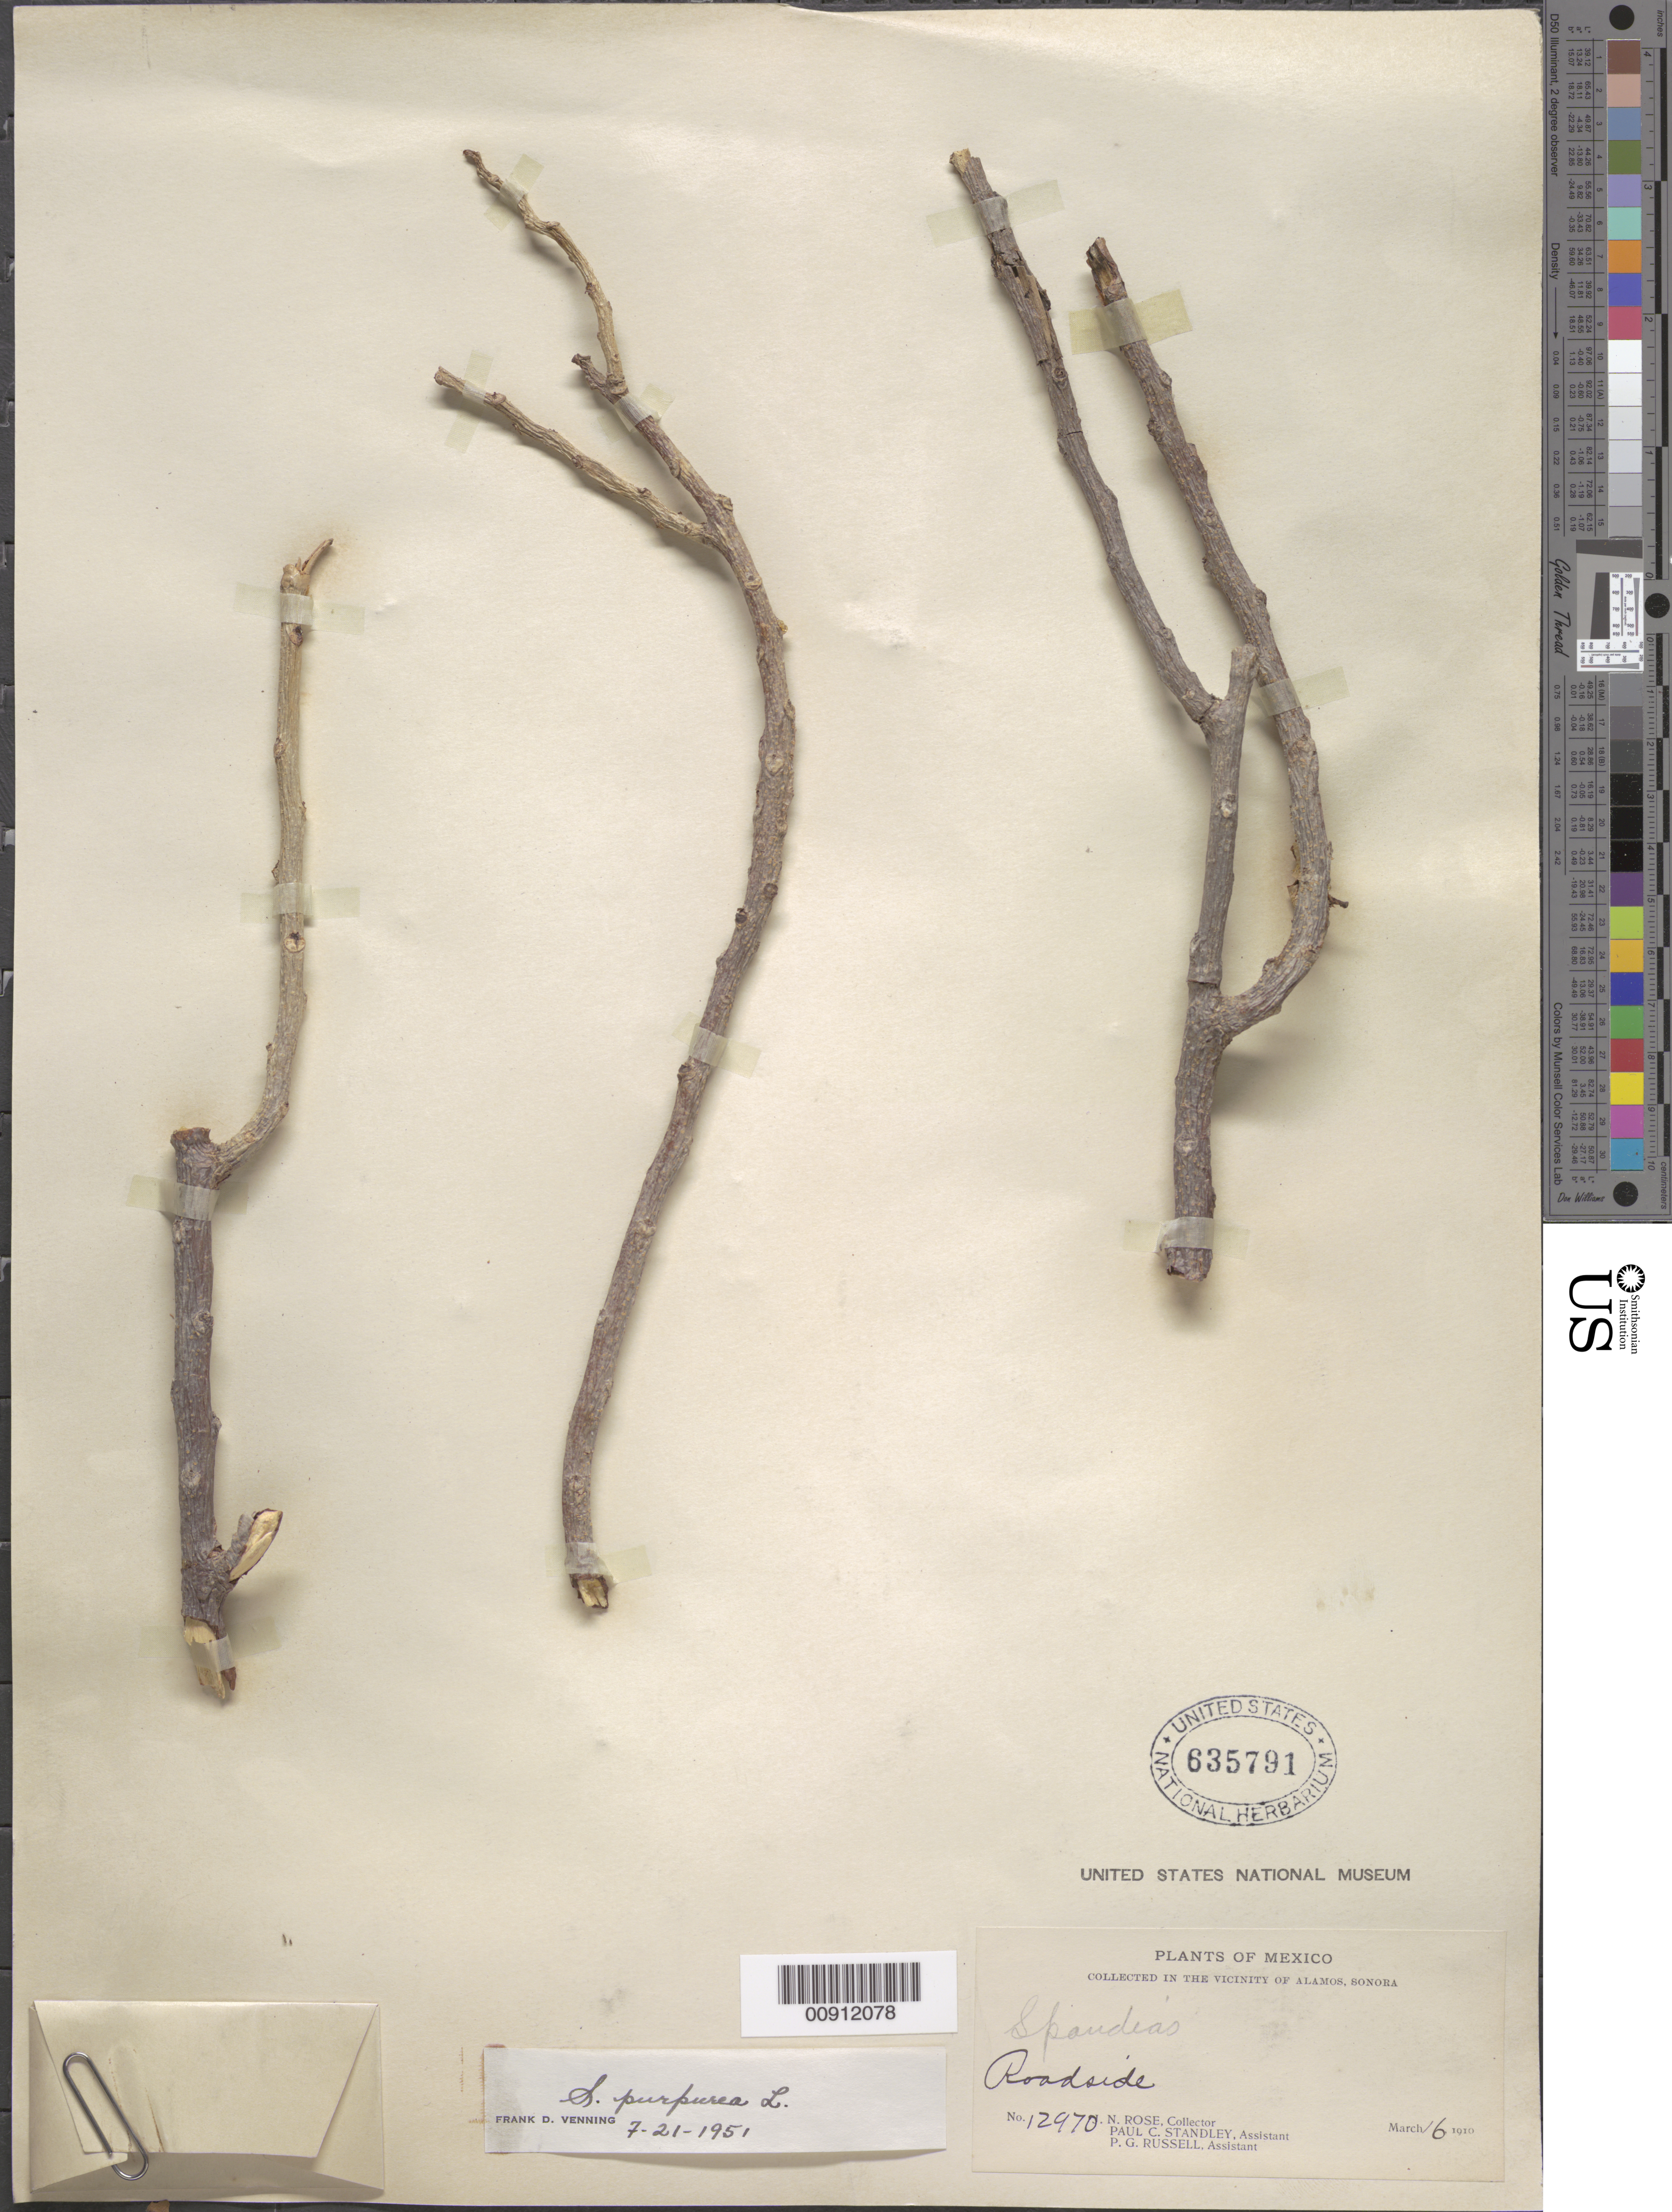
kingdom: Plantae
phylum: Tracheophyta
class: Magnoliopsida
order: Sapindales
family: Anacardiaceae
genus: Spondias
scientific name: Spondias purpurea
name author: L.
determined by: Mitchell, John D.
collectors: J. N. Rose, P. C. Standley & P. G. Russell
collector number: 12970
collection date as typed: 16 Mar 1910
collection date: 1910-03-16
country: Mexico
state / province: Sonora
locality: Vicinity of Alamos, Sonora.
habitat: Roadside.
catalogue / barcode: US 635791